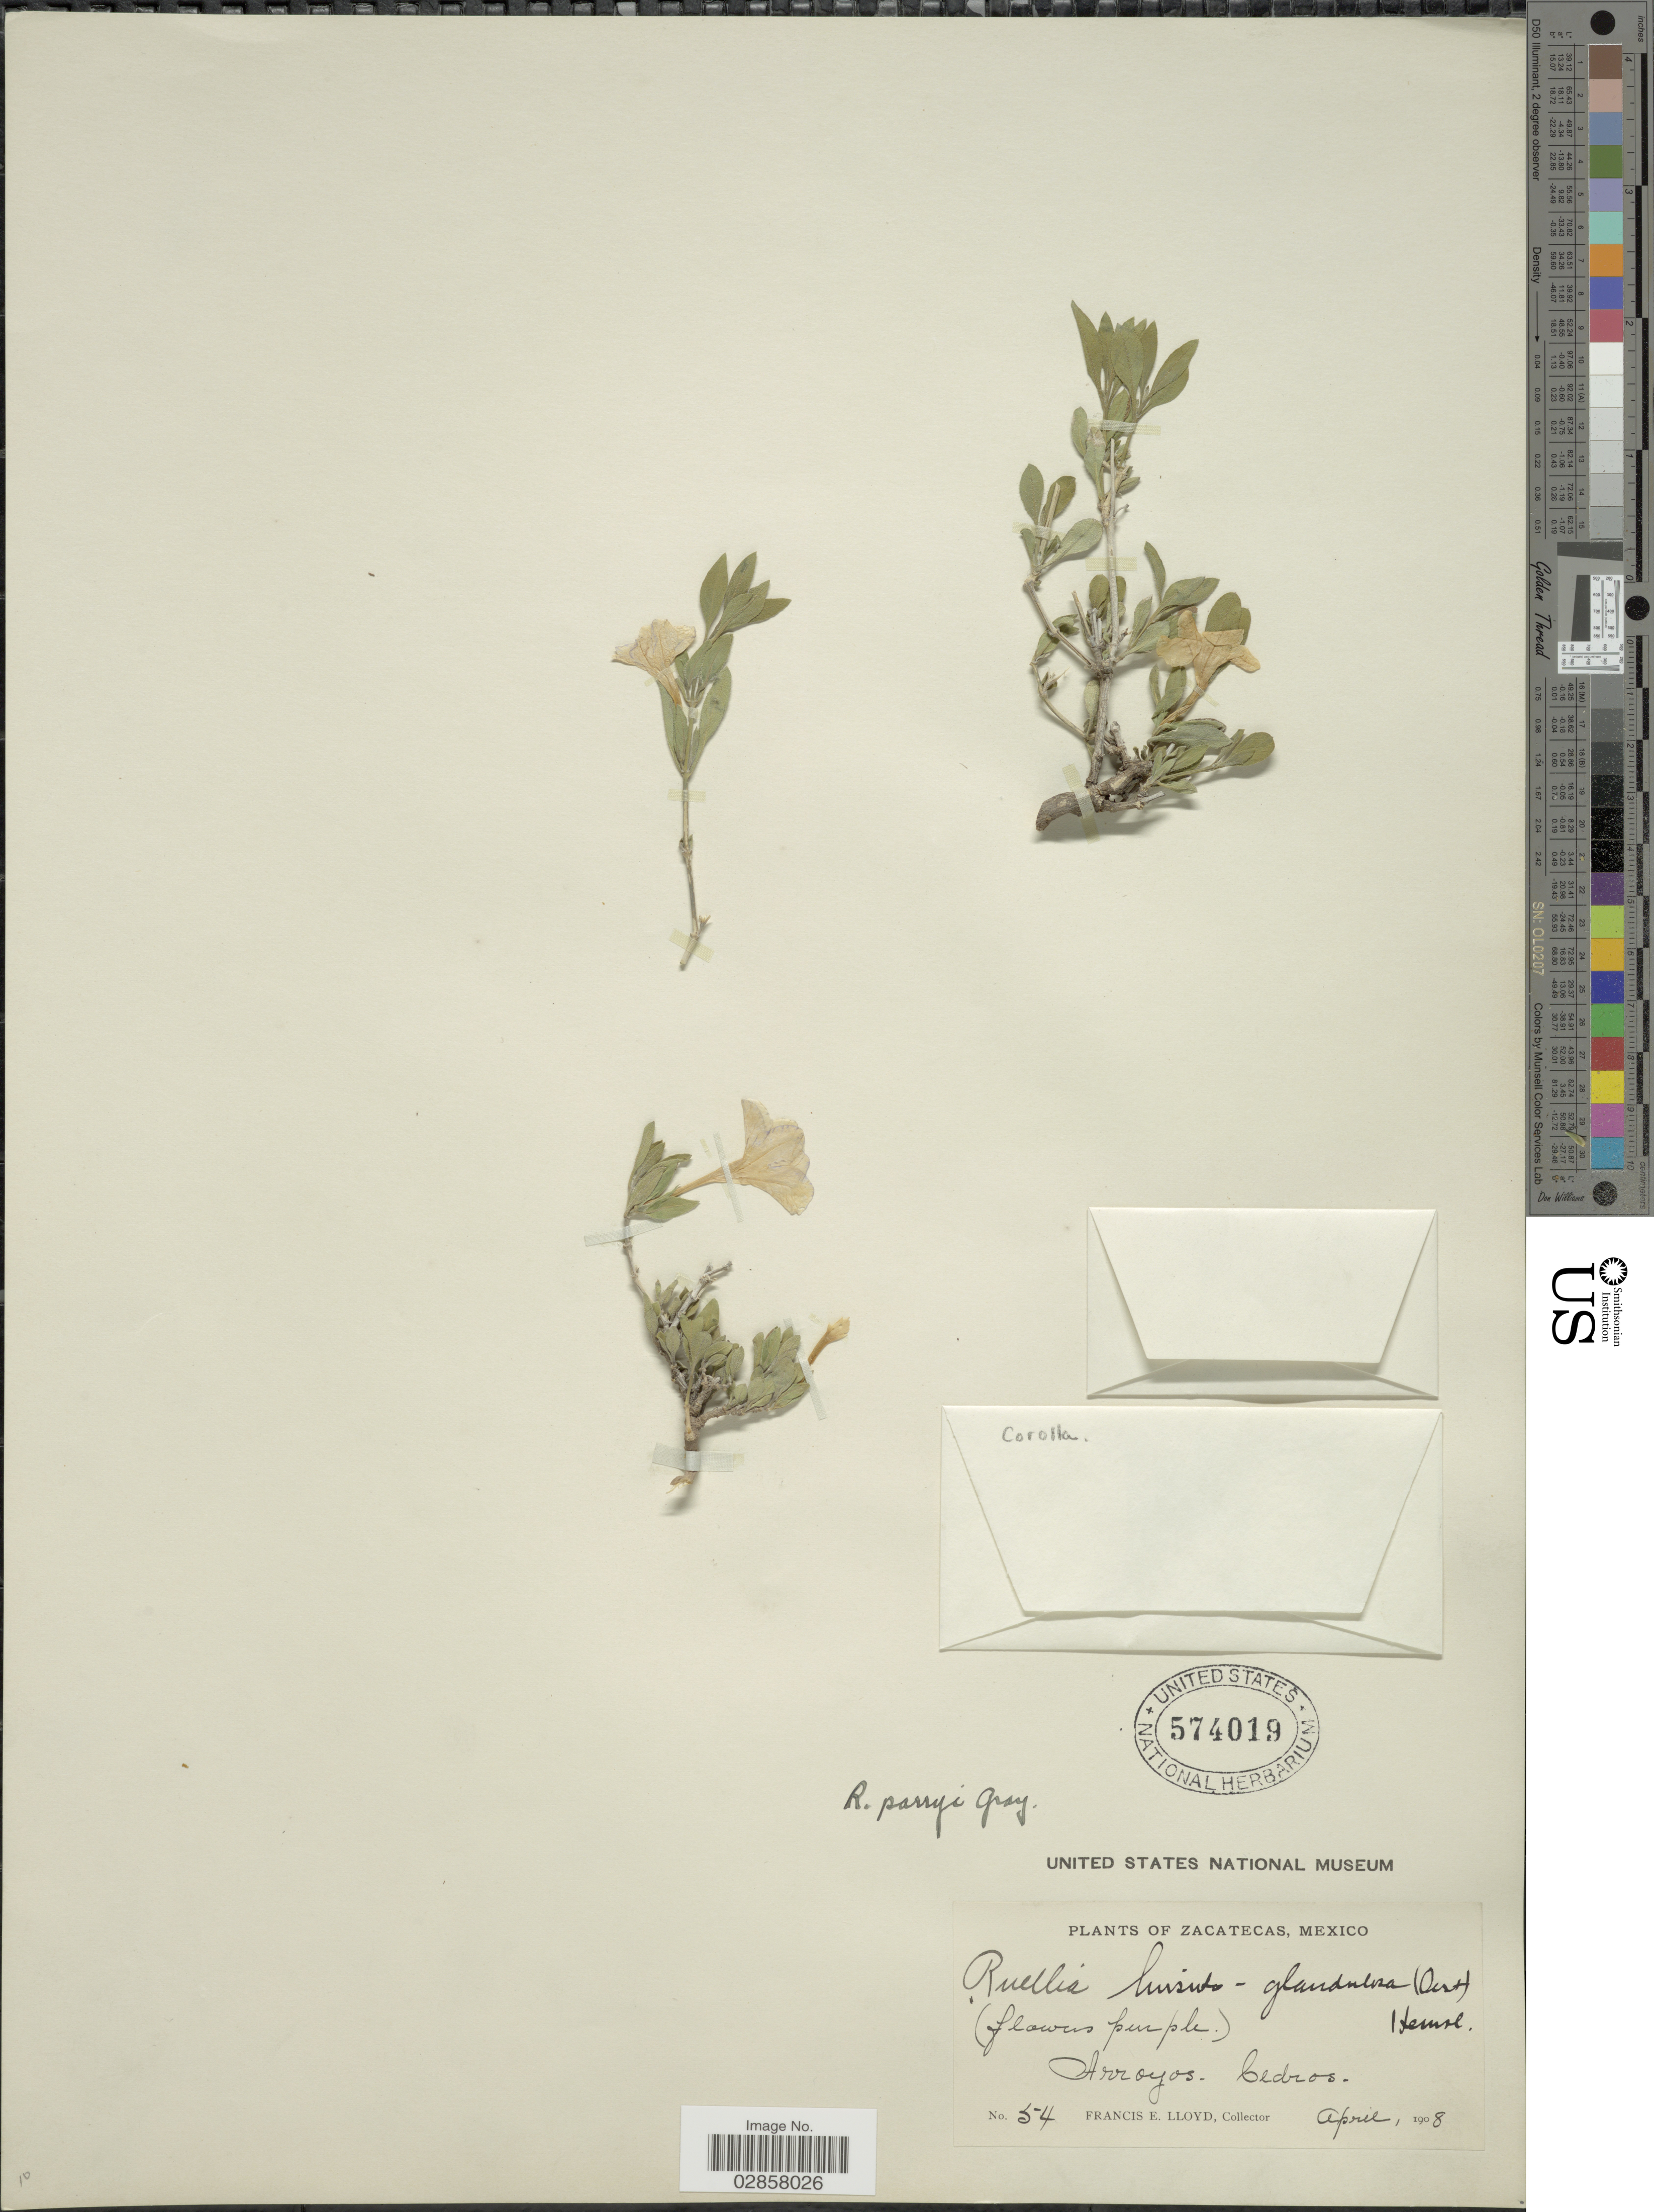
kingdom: Plantae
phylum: Tracheophyta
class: Magnoliopsida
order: Lamiales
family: Acanthaceae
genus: Ruellia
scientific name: Ruellia parryi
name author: A. Gray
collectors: Lloyd, C. E.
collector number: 54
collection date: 1908-04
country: Mexico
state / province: Zacatecas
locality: Arroyos. Cedros.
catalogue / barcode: US 574019